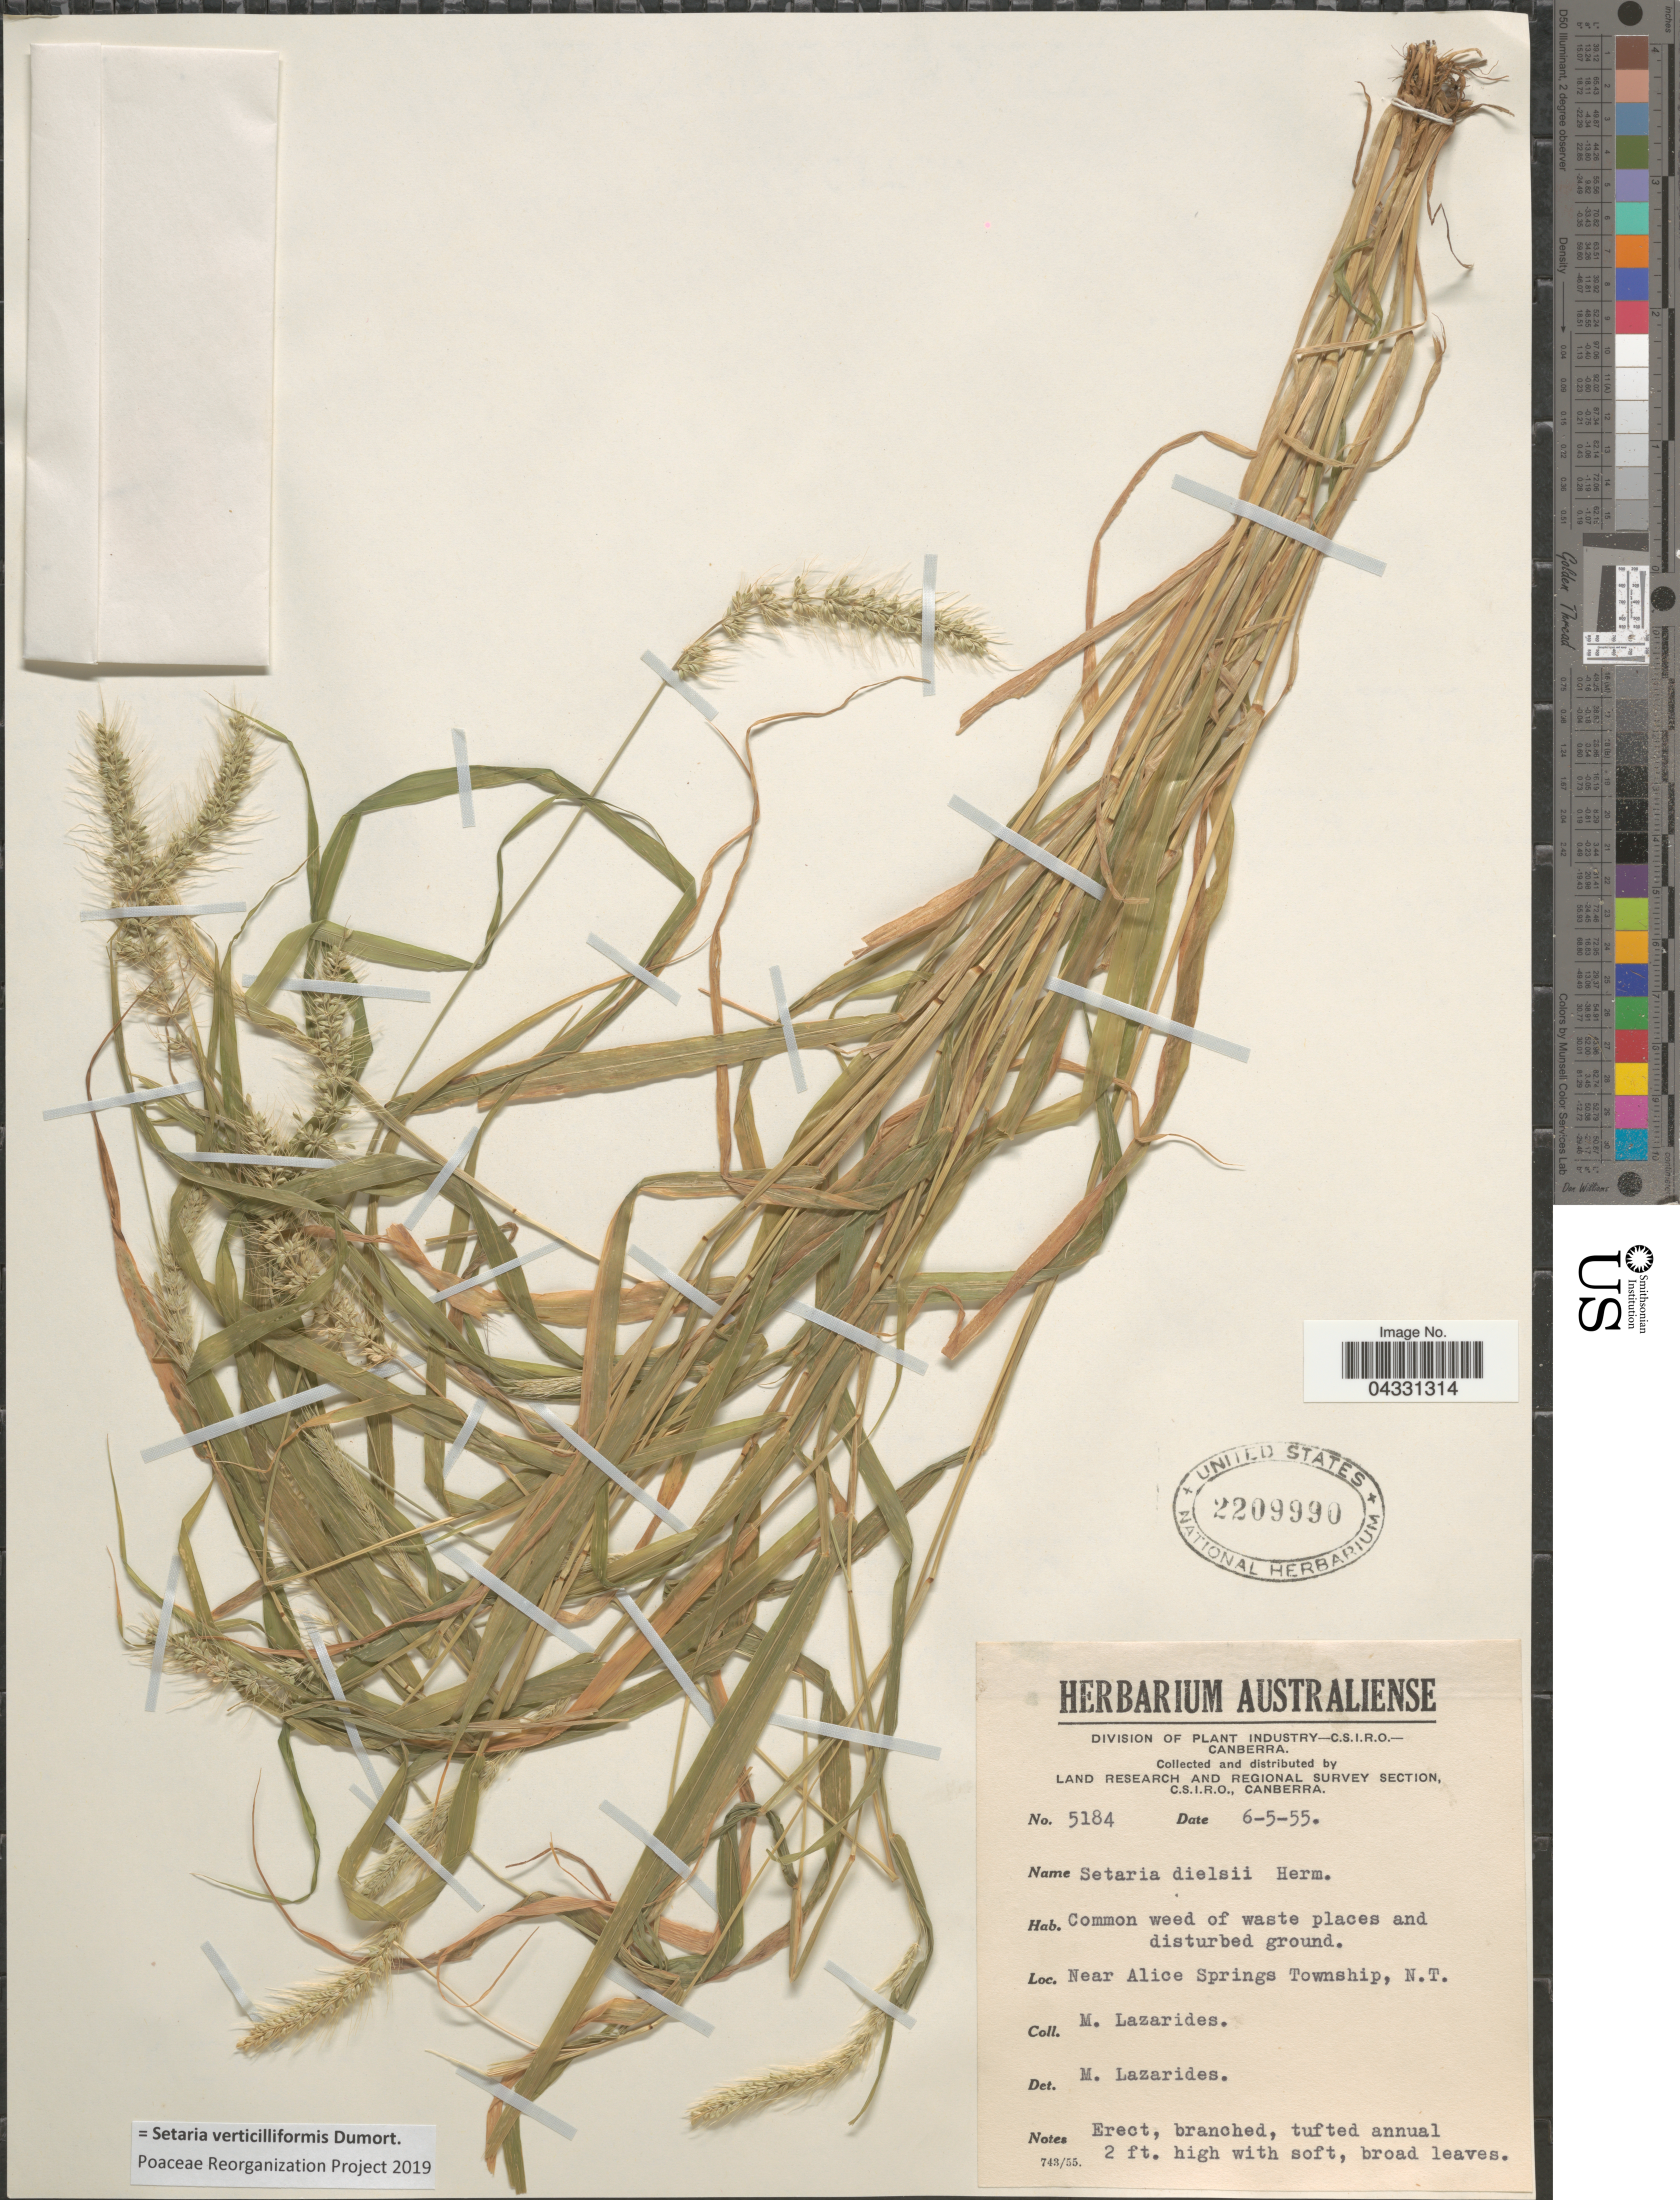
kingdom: Plantae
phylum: Tracheophyta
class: Liliopsida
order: Poales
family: Poaceae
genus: Setaria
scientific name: Setaria verticilliformis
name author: Dumort.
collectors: M. Lazarides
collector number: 5184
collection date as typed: Transcribed d/m/y: 6/5/55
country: Australia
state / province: Northern Territory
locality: Land Research And Regional Survey Section, C.S.I.R.O., Canberra. Near Alice Springs Township.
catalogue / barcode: US 2209990